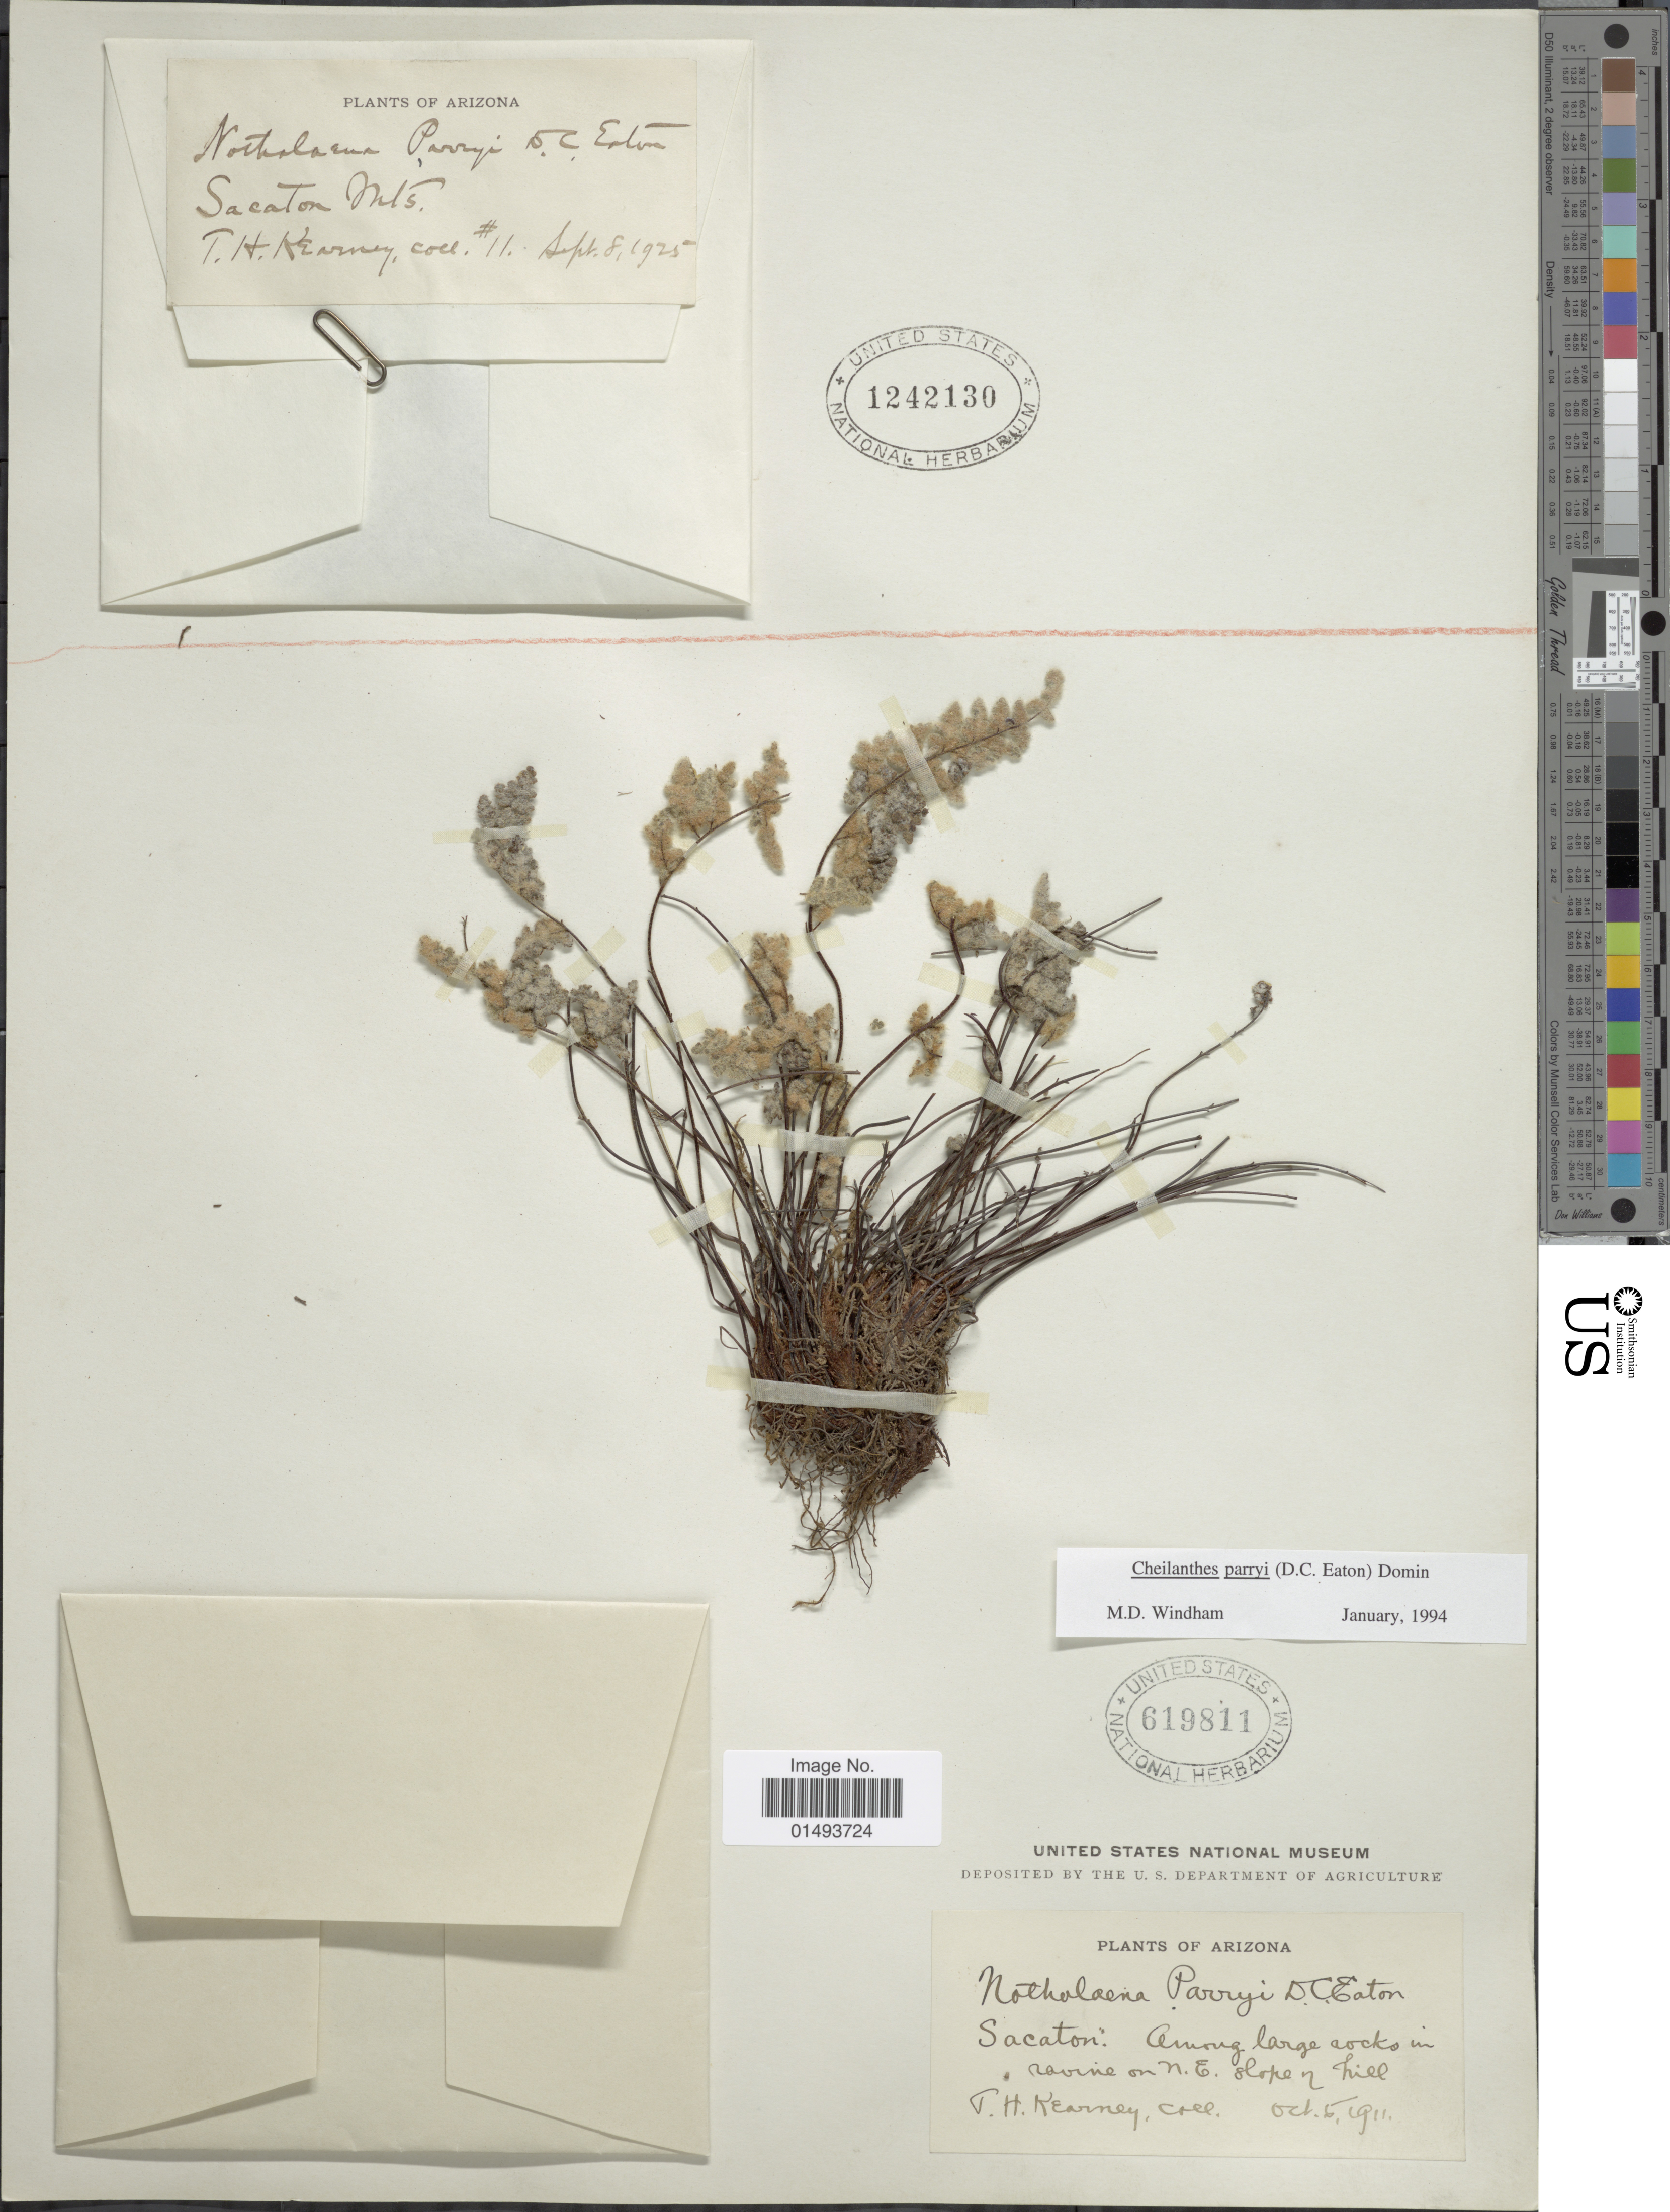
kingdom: Plantae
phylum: Tracheophyta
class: Polypodiopsida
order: Polypodiales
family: Pteridaceae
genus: Myriopteris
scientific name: Myriopteris parryi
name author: (D.C. Eaton) Grusz & Windham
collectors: T. H. Kearney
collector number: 11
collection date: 1925-09-08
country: United States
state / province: Arizona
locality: Plants of Arizona, Sacaton Mts.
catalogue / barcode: US 1242130